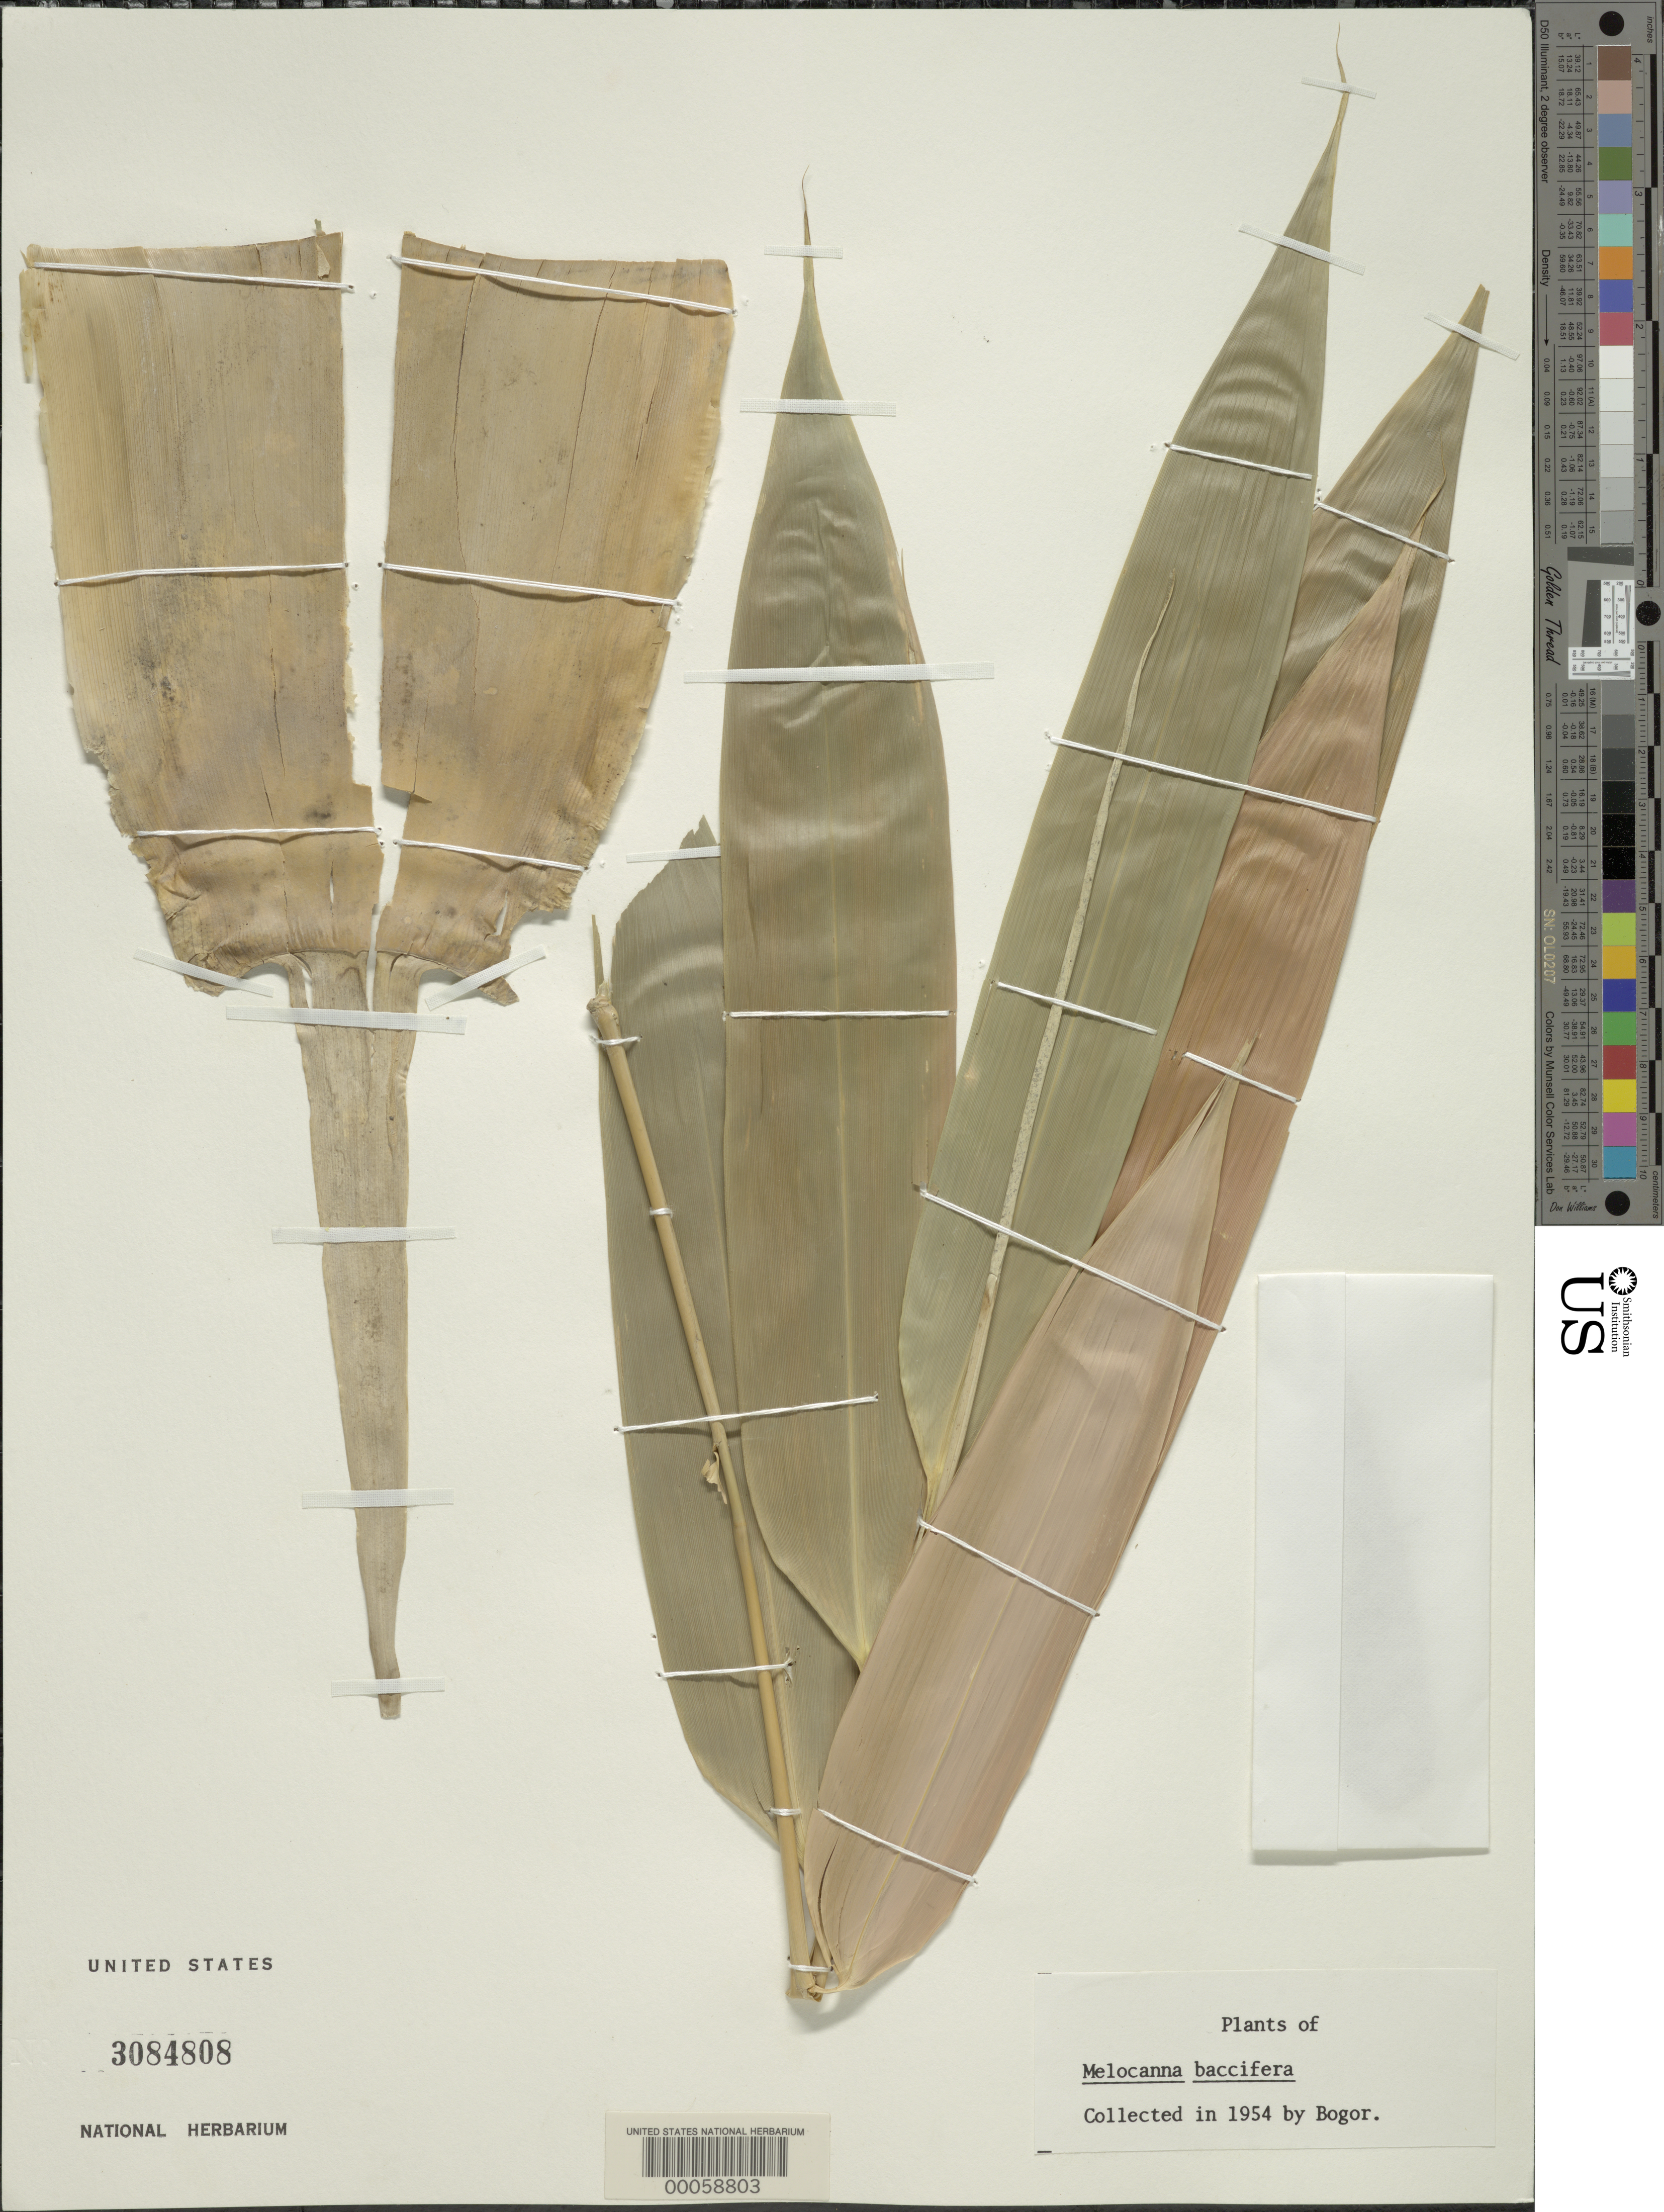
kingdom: Plantae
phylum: Tracheophyta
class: Liliopsida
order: Poales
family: Poaceae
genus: Melocanna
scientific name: Melocanna baccifera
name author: (Roxb.) Kurz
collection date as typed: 1954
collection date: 1954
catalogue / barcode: US 3084808